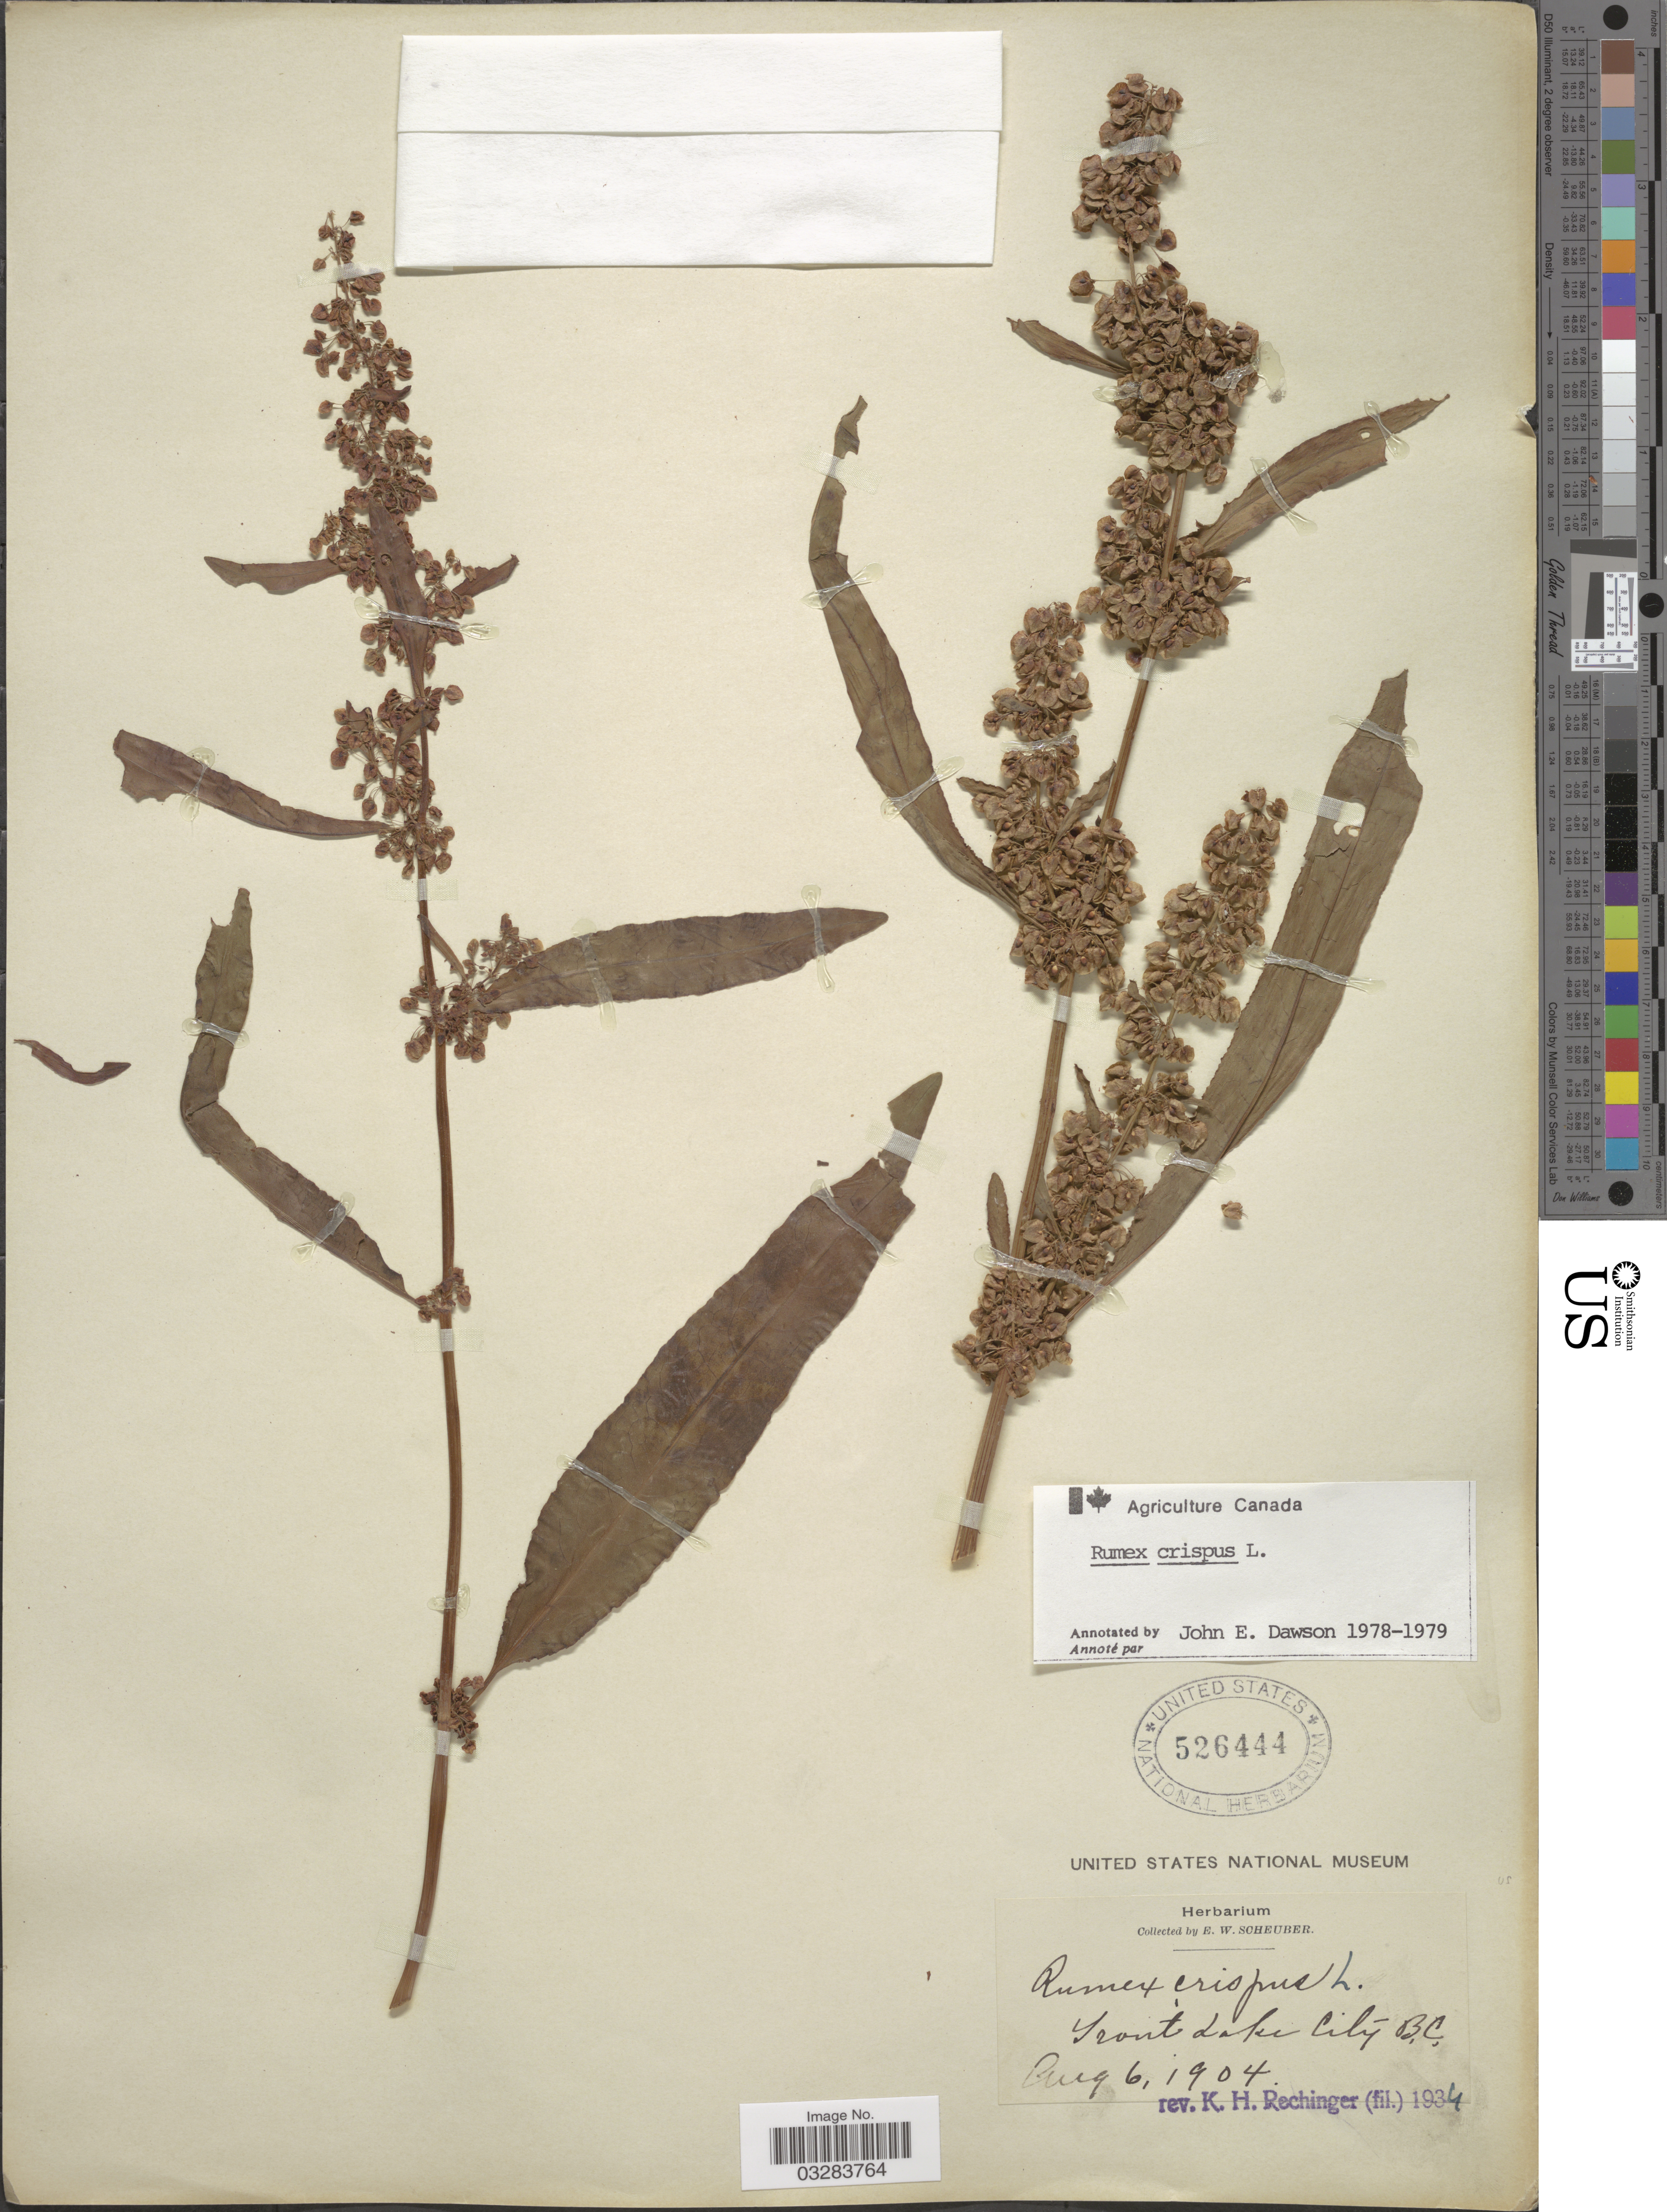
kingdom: Plantae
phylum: Tracheophyta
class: Magnoliopsida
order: Caryophyllales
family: Polygonaceae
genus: Rumex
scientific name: Rumex crispus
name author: L.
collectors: E. Scheuber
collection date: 1904-08-06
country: Canada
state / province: British Columbia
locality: Trout Lake City.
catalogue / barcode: US 526444